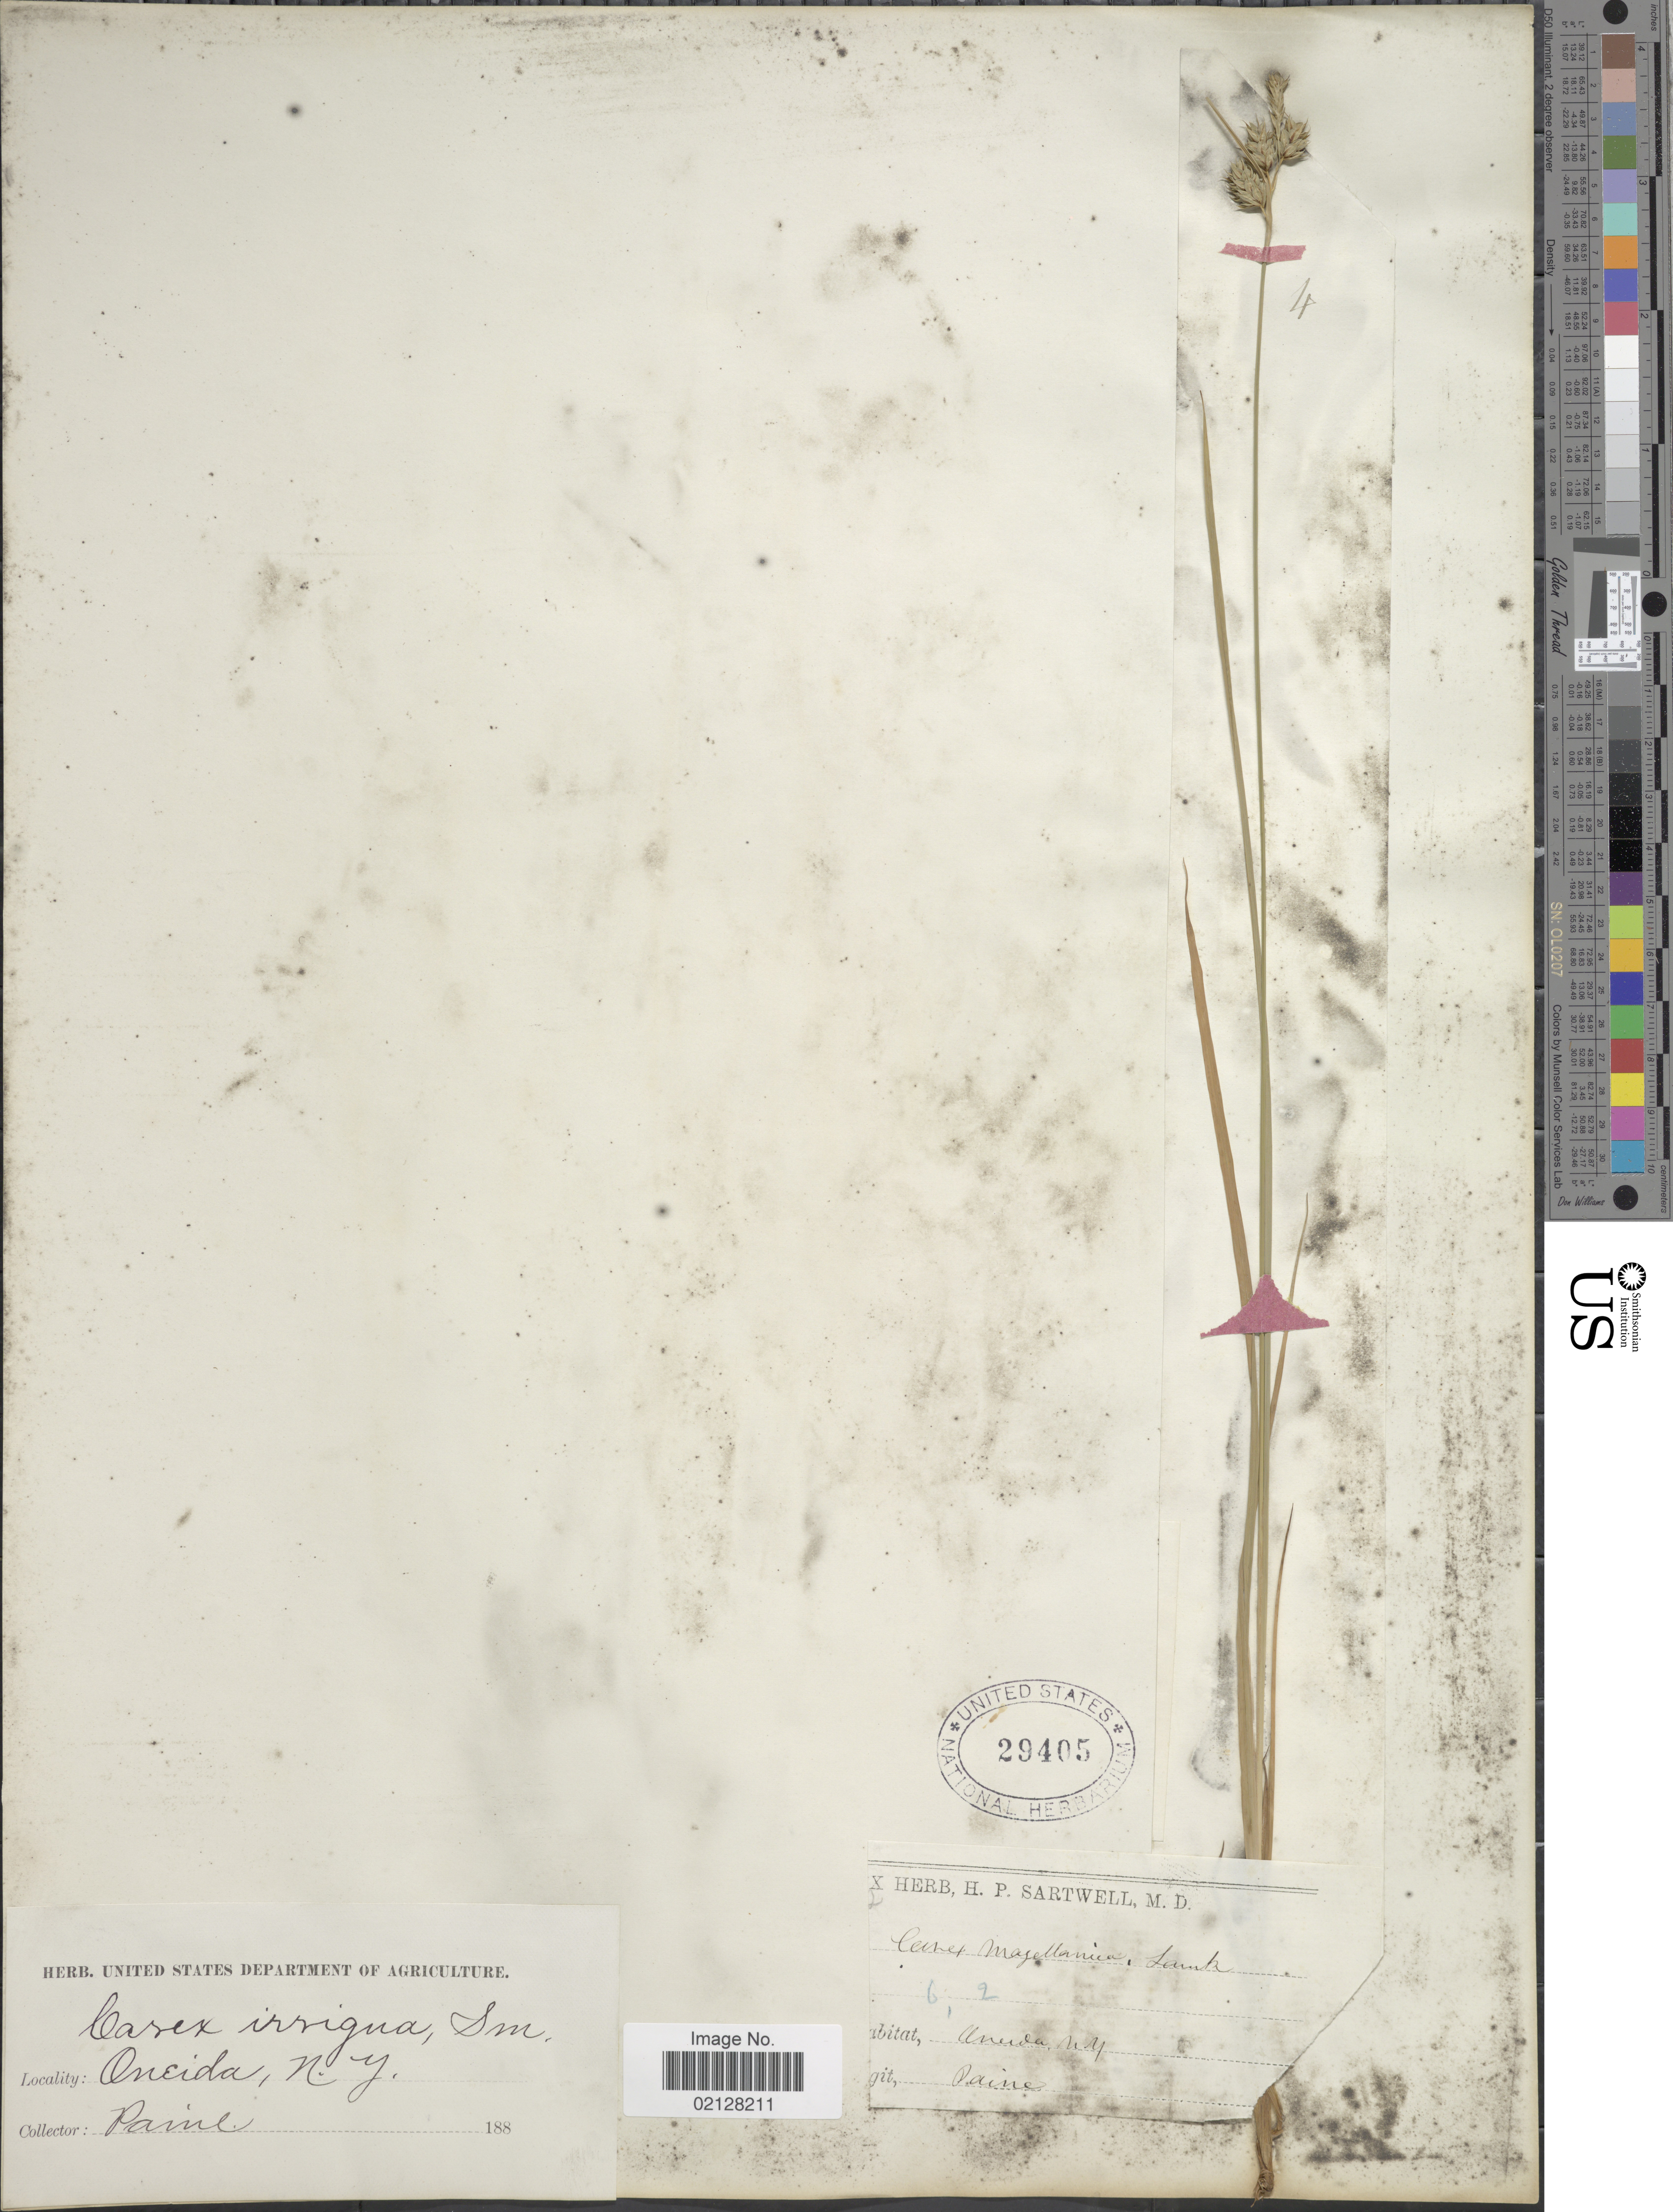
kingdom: Plantae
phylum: Tracheophyta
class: Liliopsida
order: Poales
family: Cyperaceae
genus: Carex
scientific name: Carex magellanica subsp. irrigua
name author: (Wahlenb.) Hiitonen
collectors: -. Paine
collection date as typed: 188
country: United States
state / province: New York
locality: Oneida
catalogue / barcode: US 29405